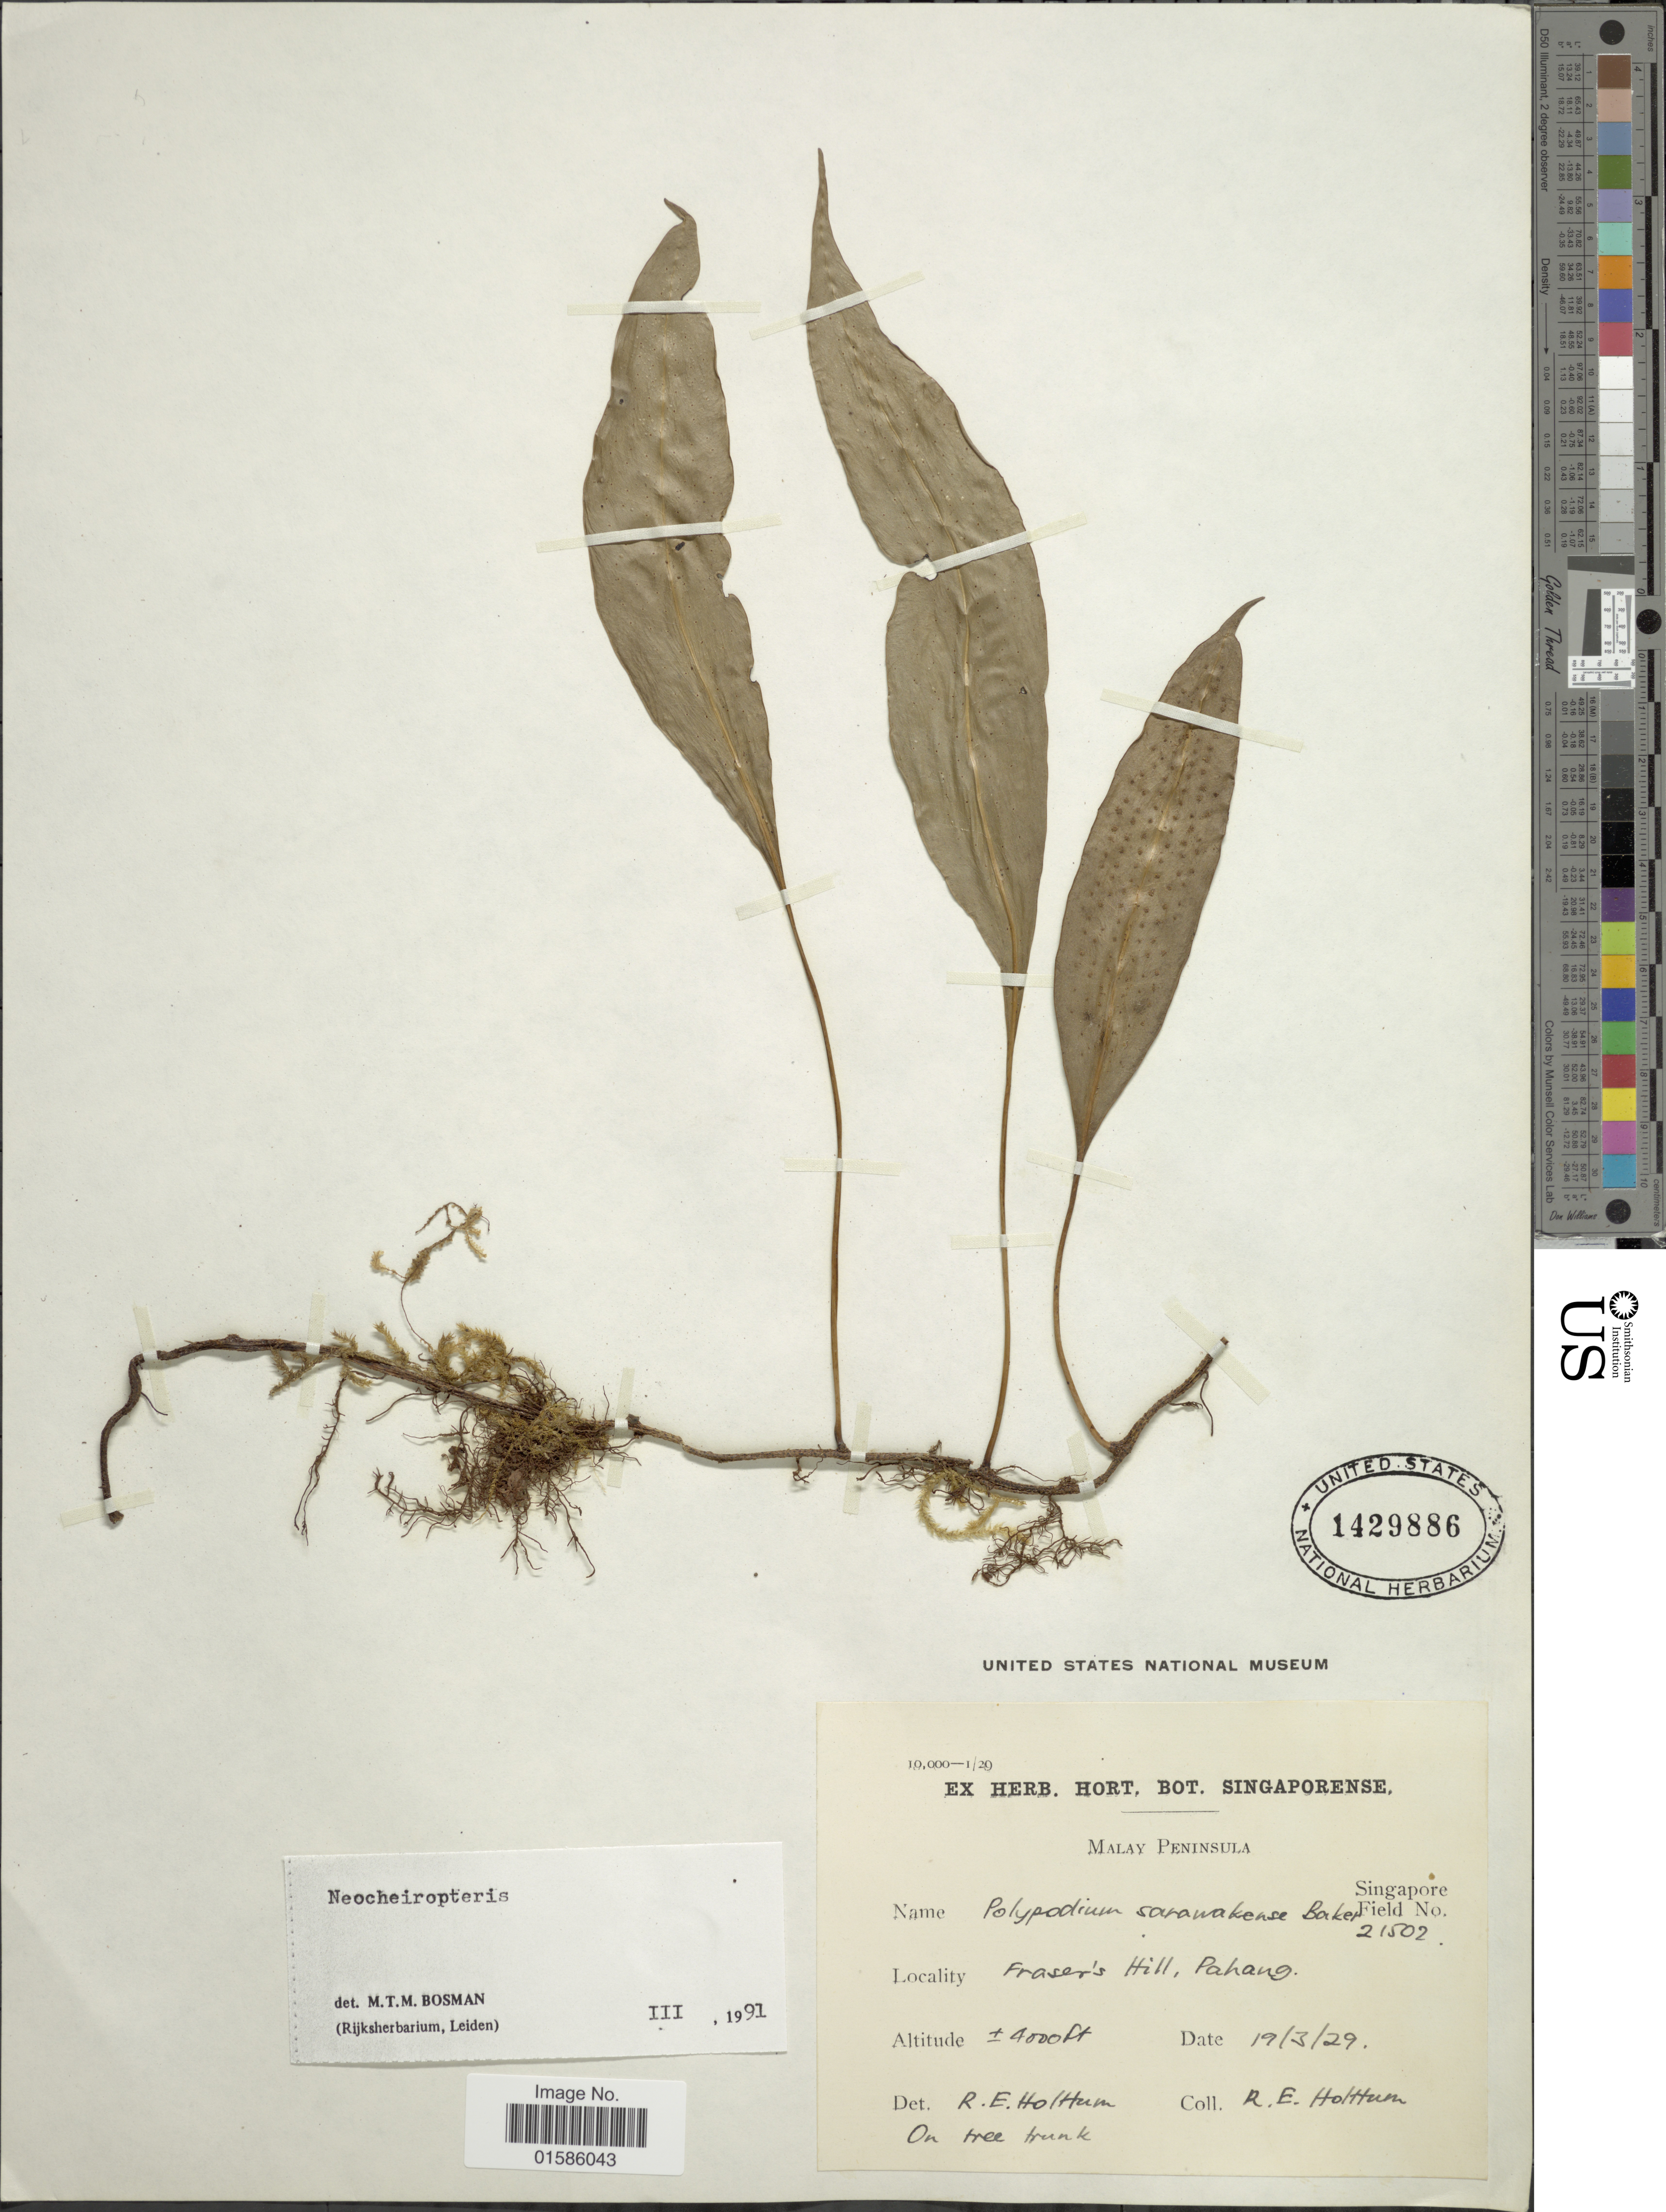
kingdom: Plantae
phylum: Tracheophyta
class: Polypodiopsida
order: Polypodiales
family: Polypodiaceae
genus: Microsorum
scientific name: Microsorum sarawakense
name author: (Baker) Ching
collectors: R. E. Holttum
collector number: Singapore Field 21502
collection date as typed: Transcribed d/m/y: 19/3/29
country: Malaysia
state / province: Pahang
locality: Malay Peninsula, FRaser's Hill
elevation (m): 1219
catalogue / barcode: US 1429886